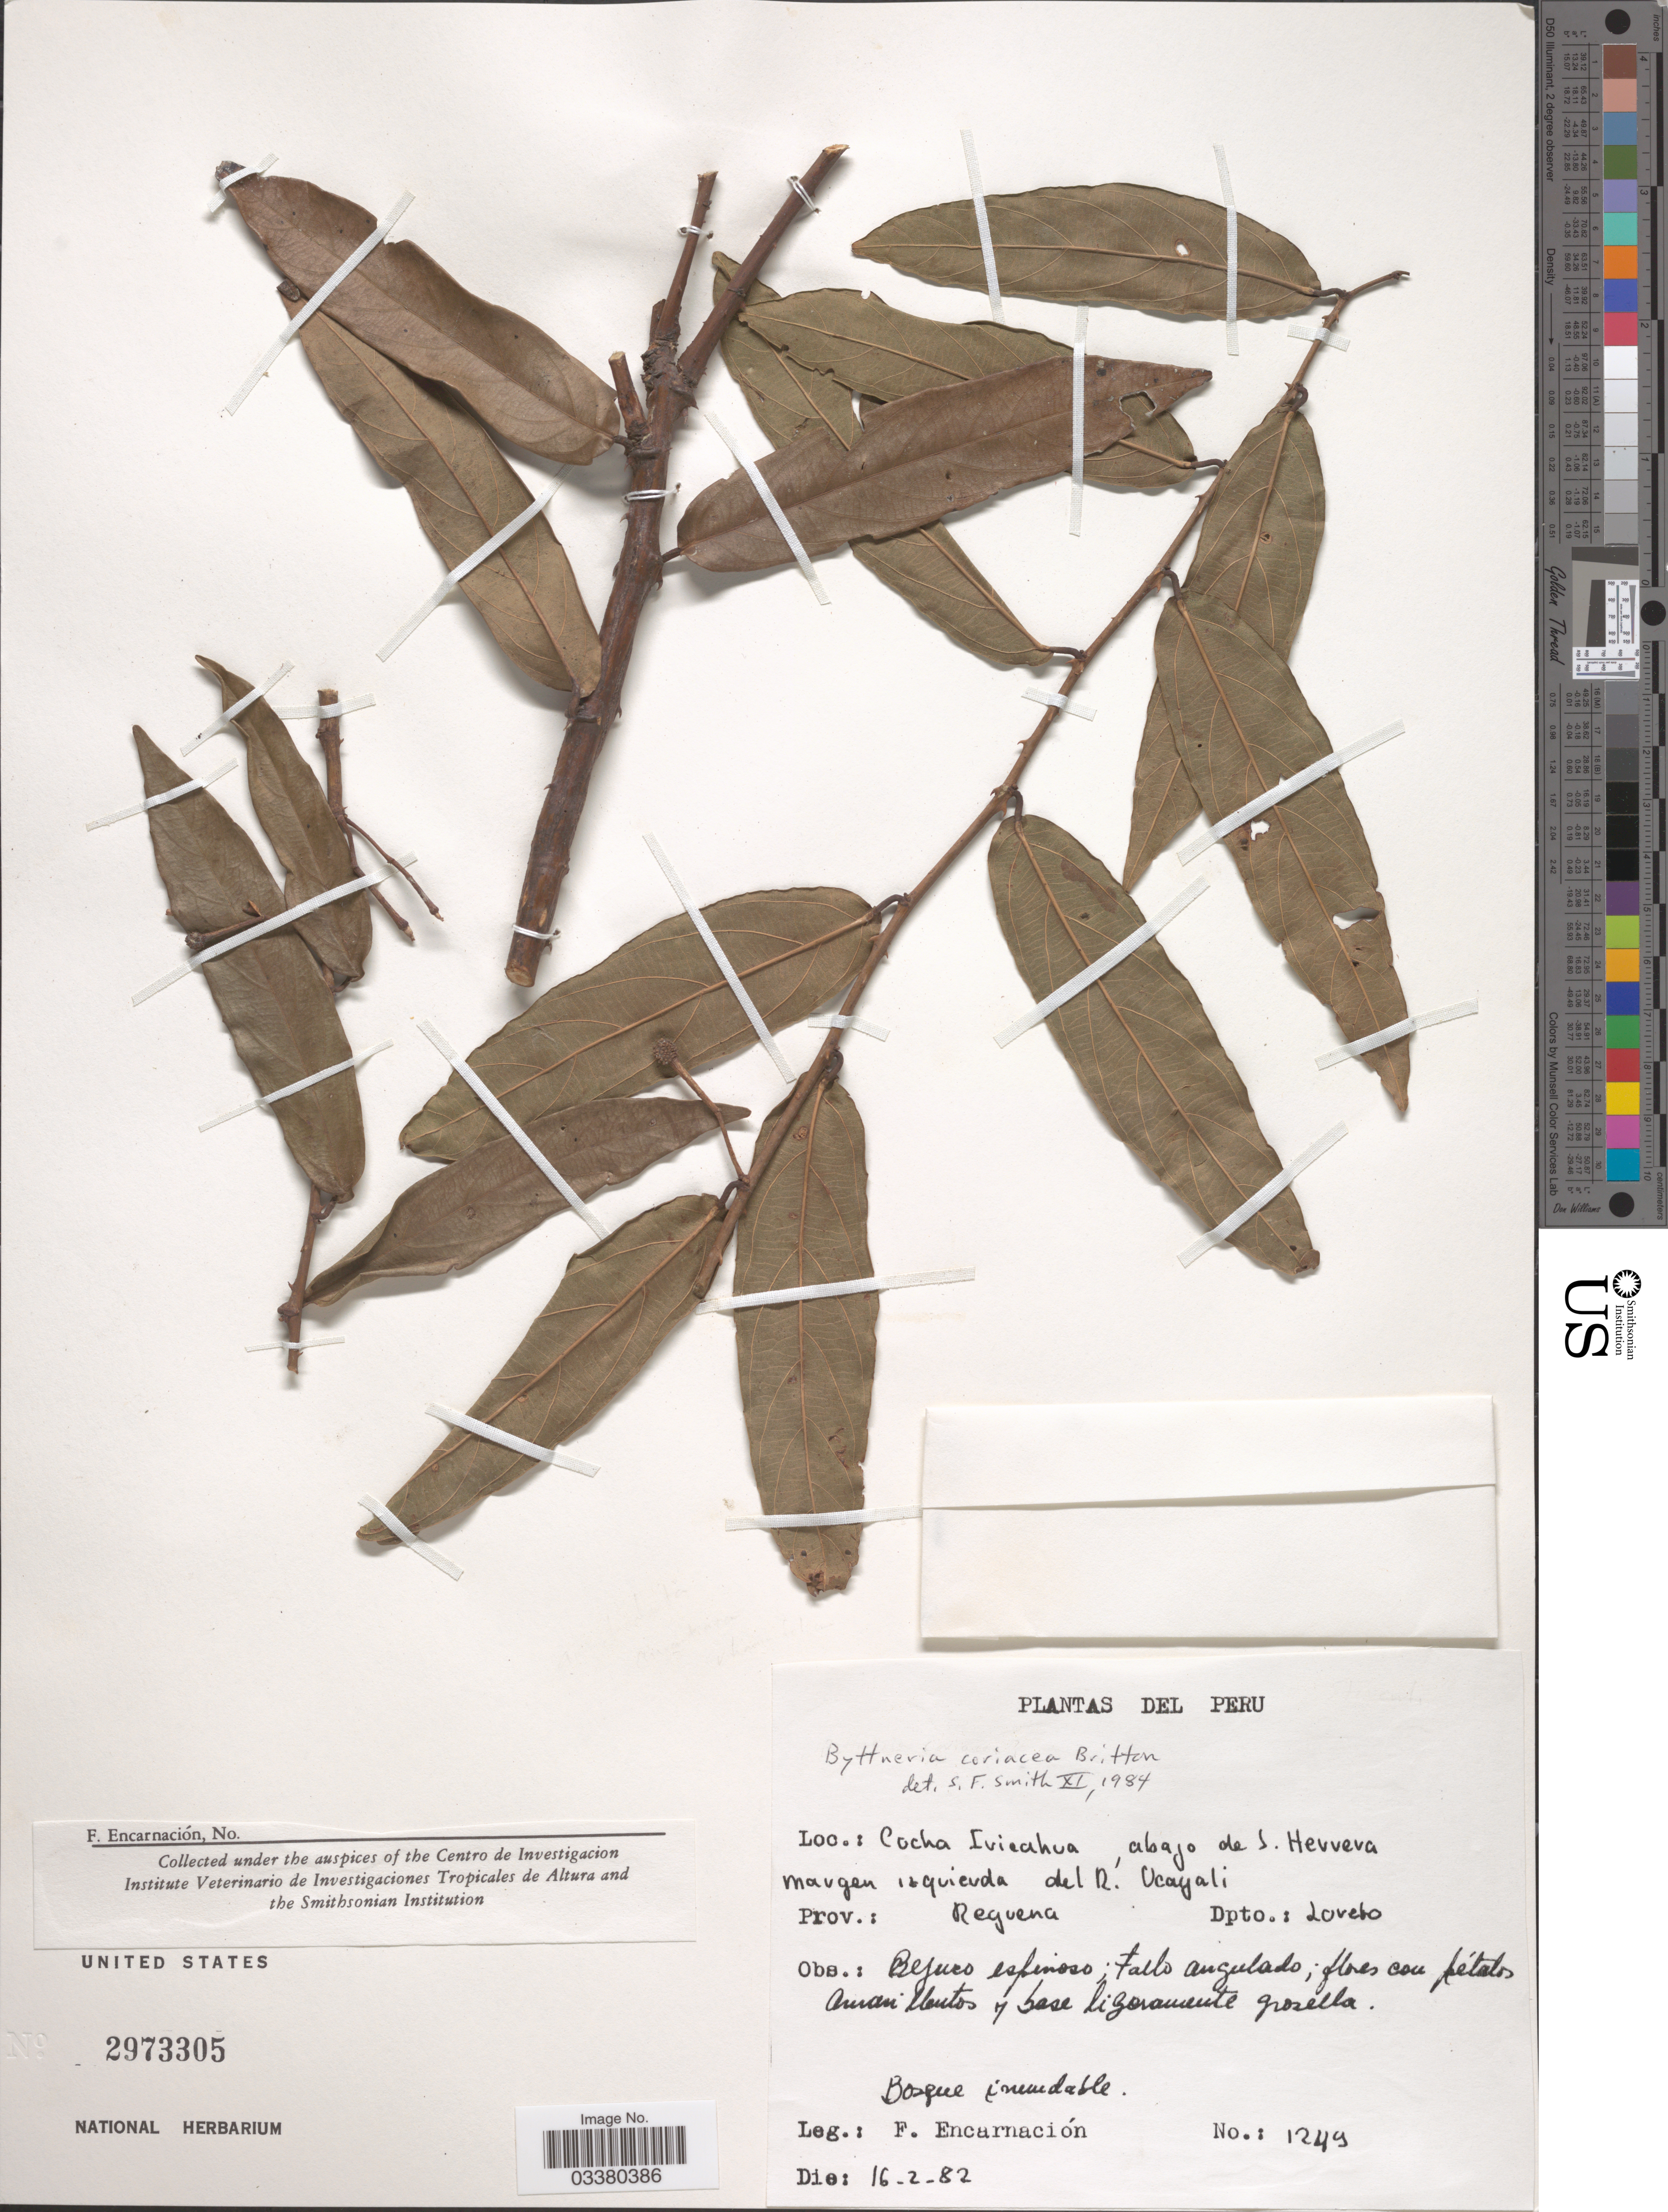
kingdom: Plantae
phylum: Tracheophyta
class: Magnoliopsida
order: Malvales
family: Malvaceae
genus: Byttneria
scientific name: Byttneria coriacea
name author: Britton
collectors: F. Encarnación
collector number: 1249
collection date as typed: Transcribed d/m/y: 16/2/82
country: Peru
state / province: Loreto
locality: Cocha Iricahua, abajo de S. Herrera margen izquierda del R. Ucayali. Prov.: Requena. Dpto.: Loreto.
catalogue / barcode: US 2973305